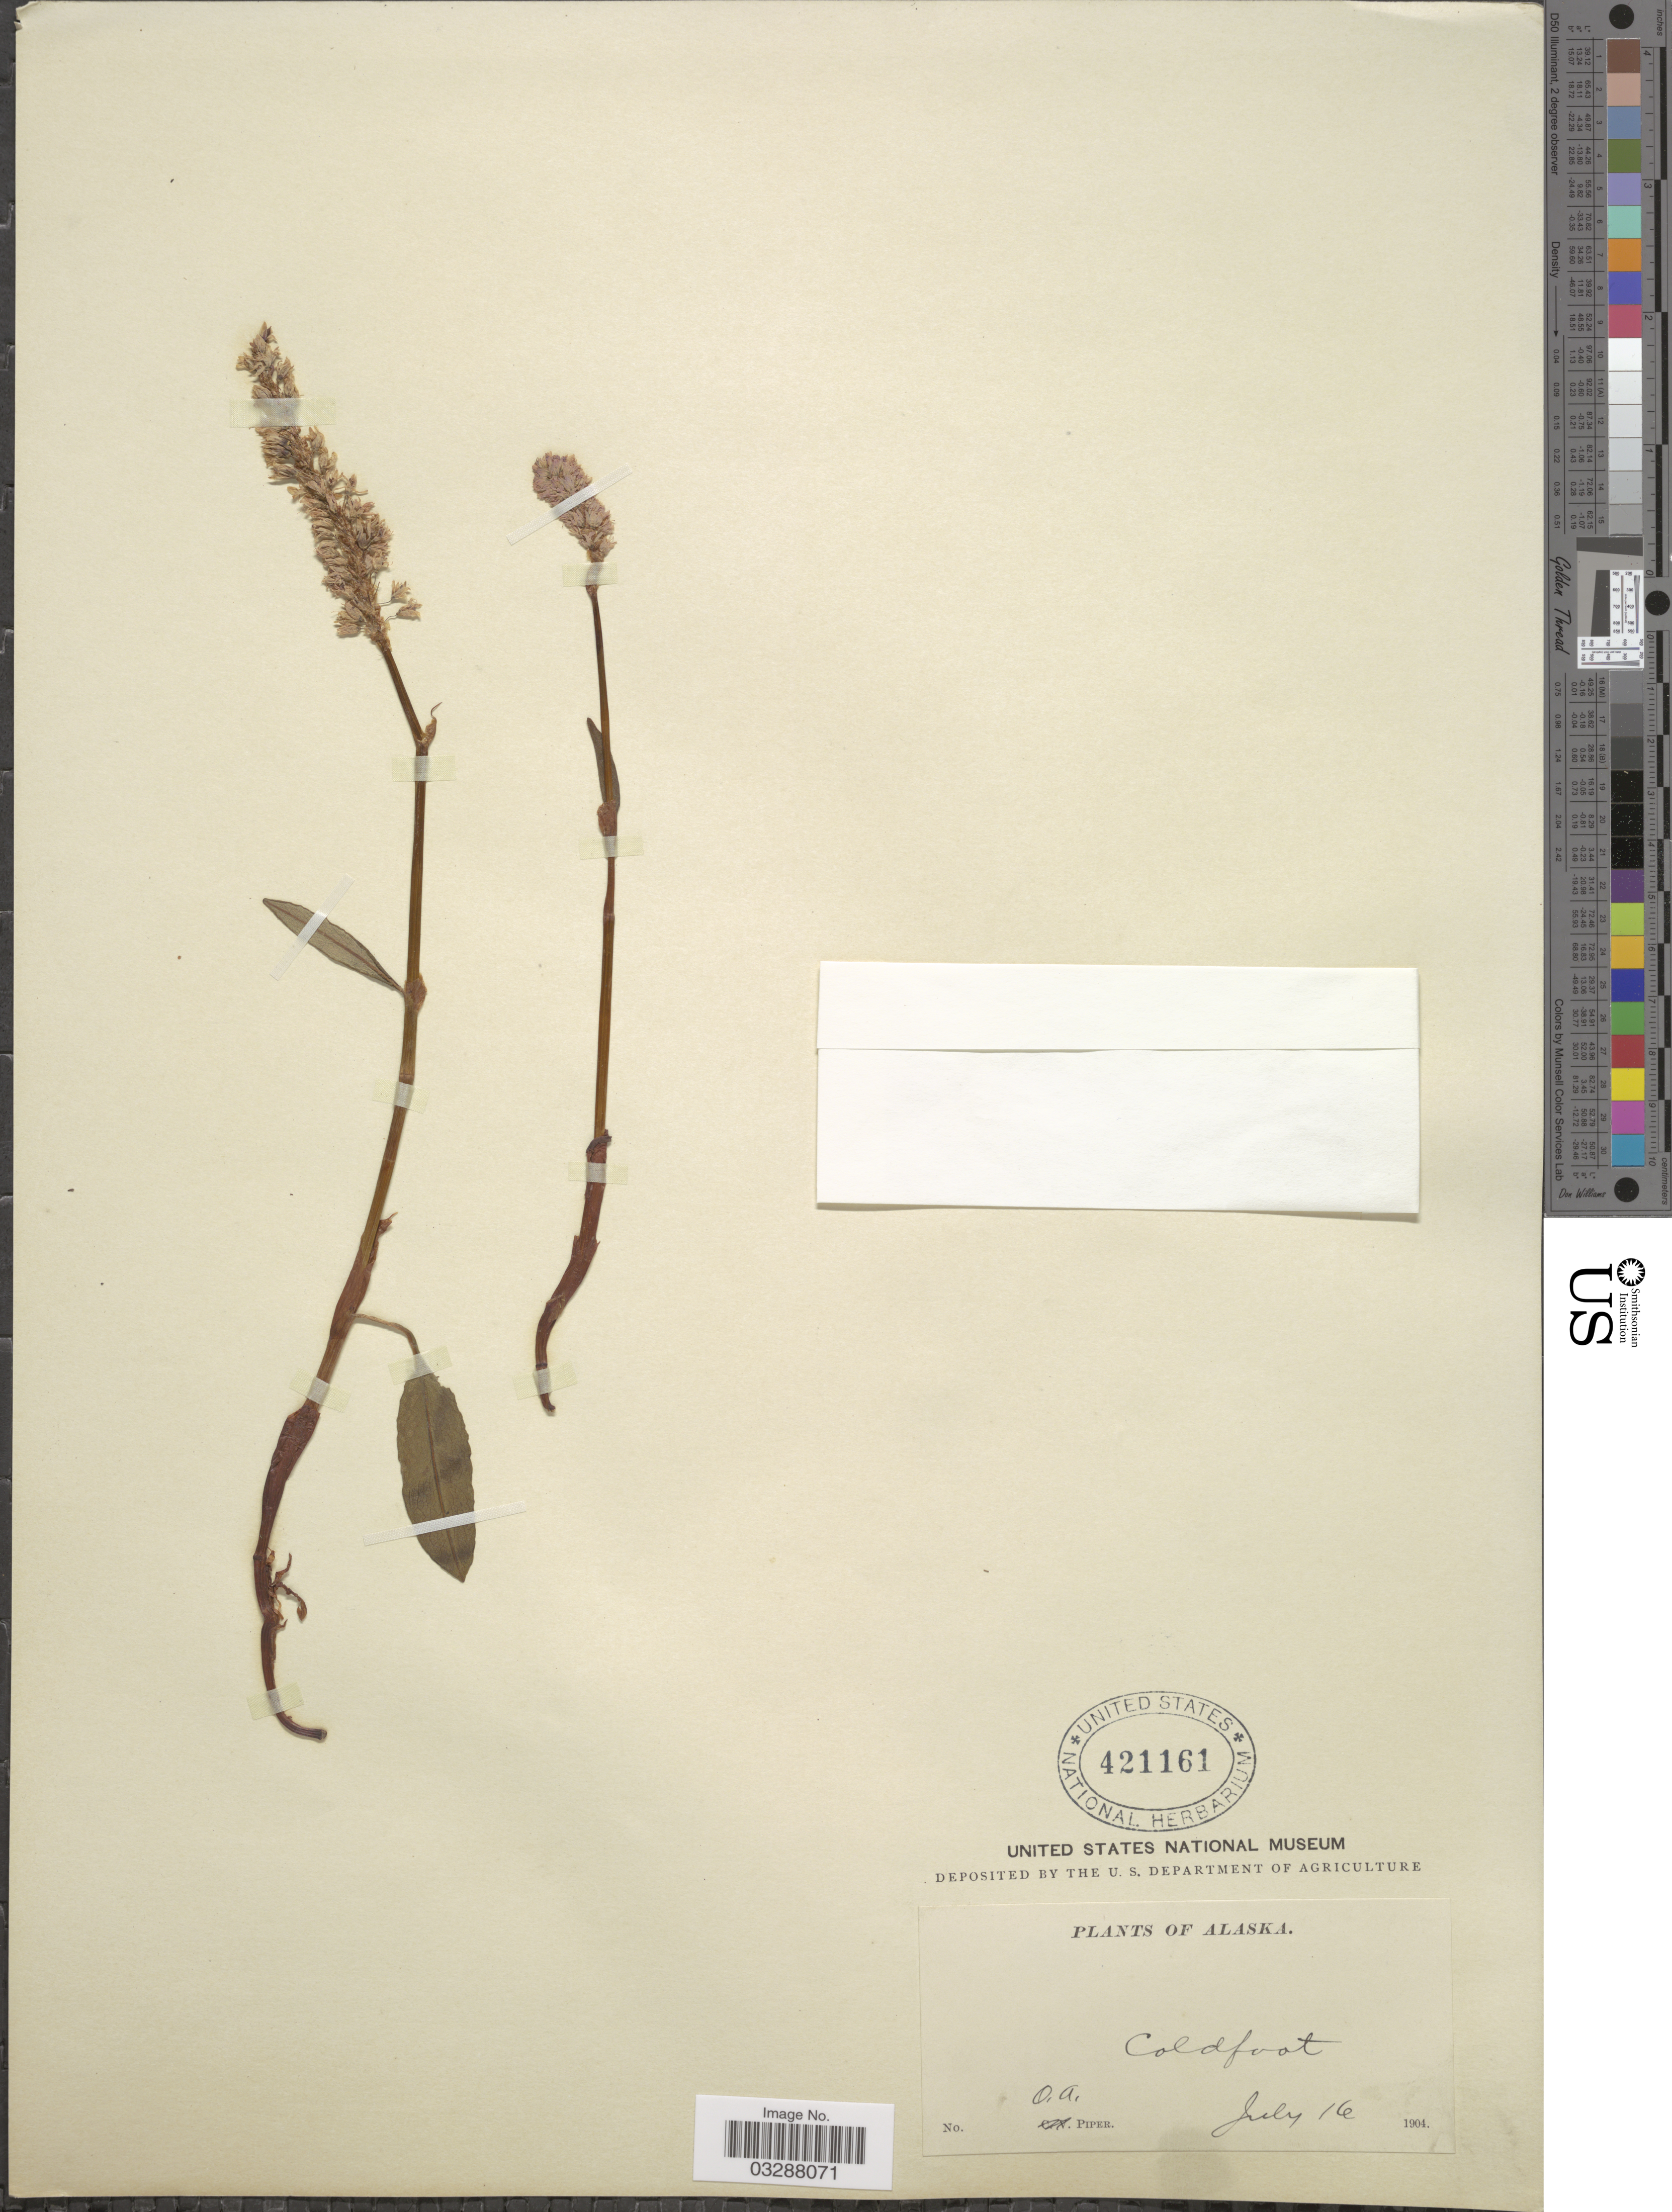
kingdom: Plantae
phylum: Tracheophyta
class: Magnoliopsida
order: Caryophyllales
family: Polygonaceae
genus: Bistorta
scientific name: Bistorta plumosa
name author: (Small) Greene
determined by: Strong, Mark T., (BOT), Smithsonian Institution - National Museum of Natural History (UNITED STATES)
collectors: O. Piper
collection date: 1904-07-16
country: United States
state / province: Alaska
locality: Coldfoot.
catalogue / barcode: US 421161